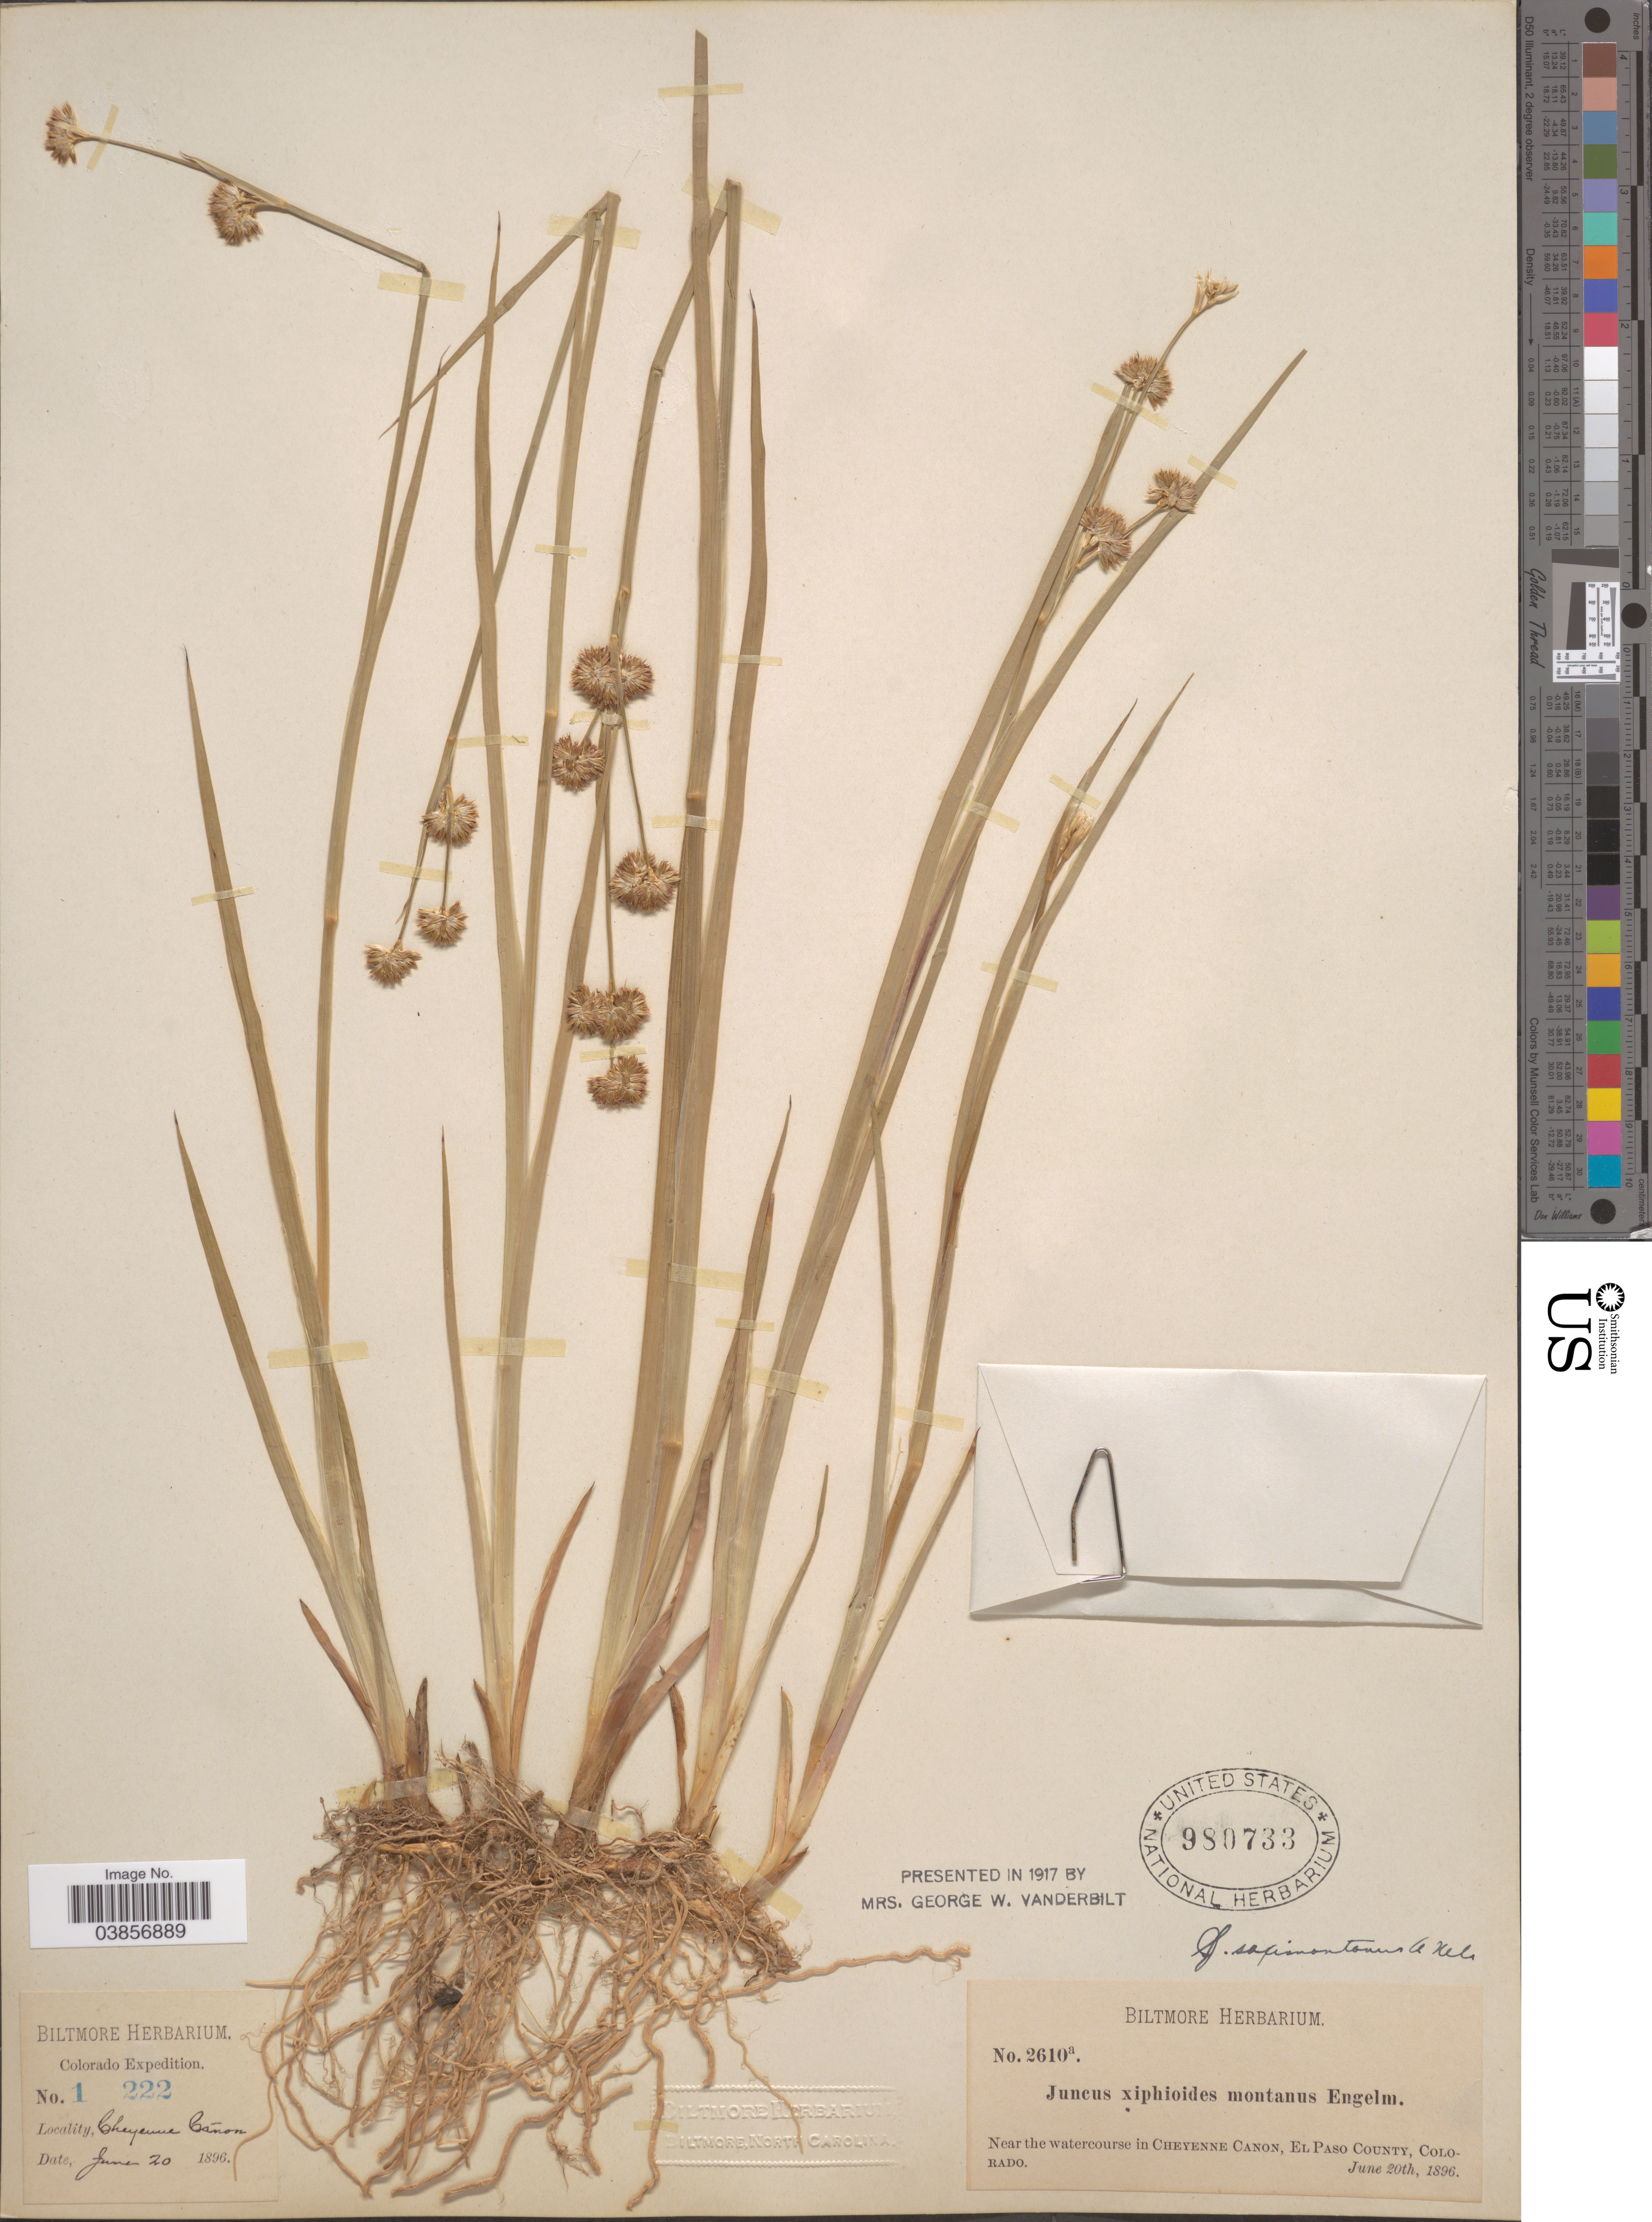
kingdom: Plantae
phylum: Tracheophyta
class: Liliopsida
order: Poales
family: Juncaceae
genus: Juncus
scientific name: Juncus saximontanus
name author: A. Nelson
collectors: ex herb. Biltmore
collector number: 1222/2610a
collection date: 1896-06-20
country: United States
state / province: Colorado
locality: Near the watercourse in Cheyenne Cañon, El Paso County.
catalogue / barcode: US 980733